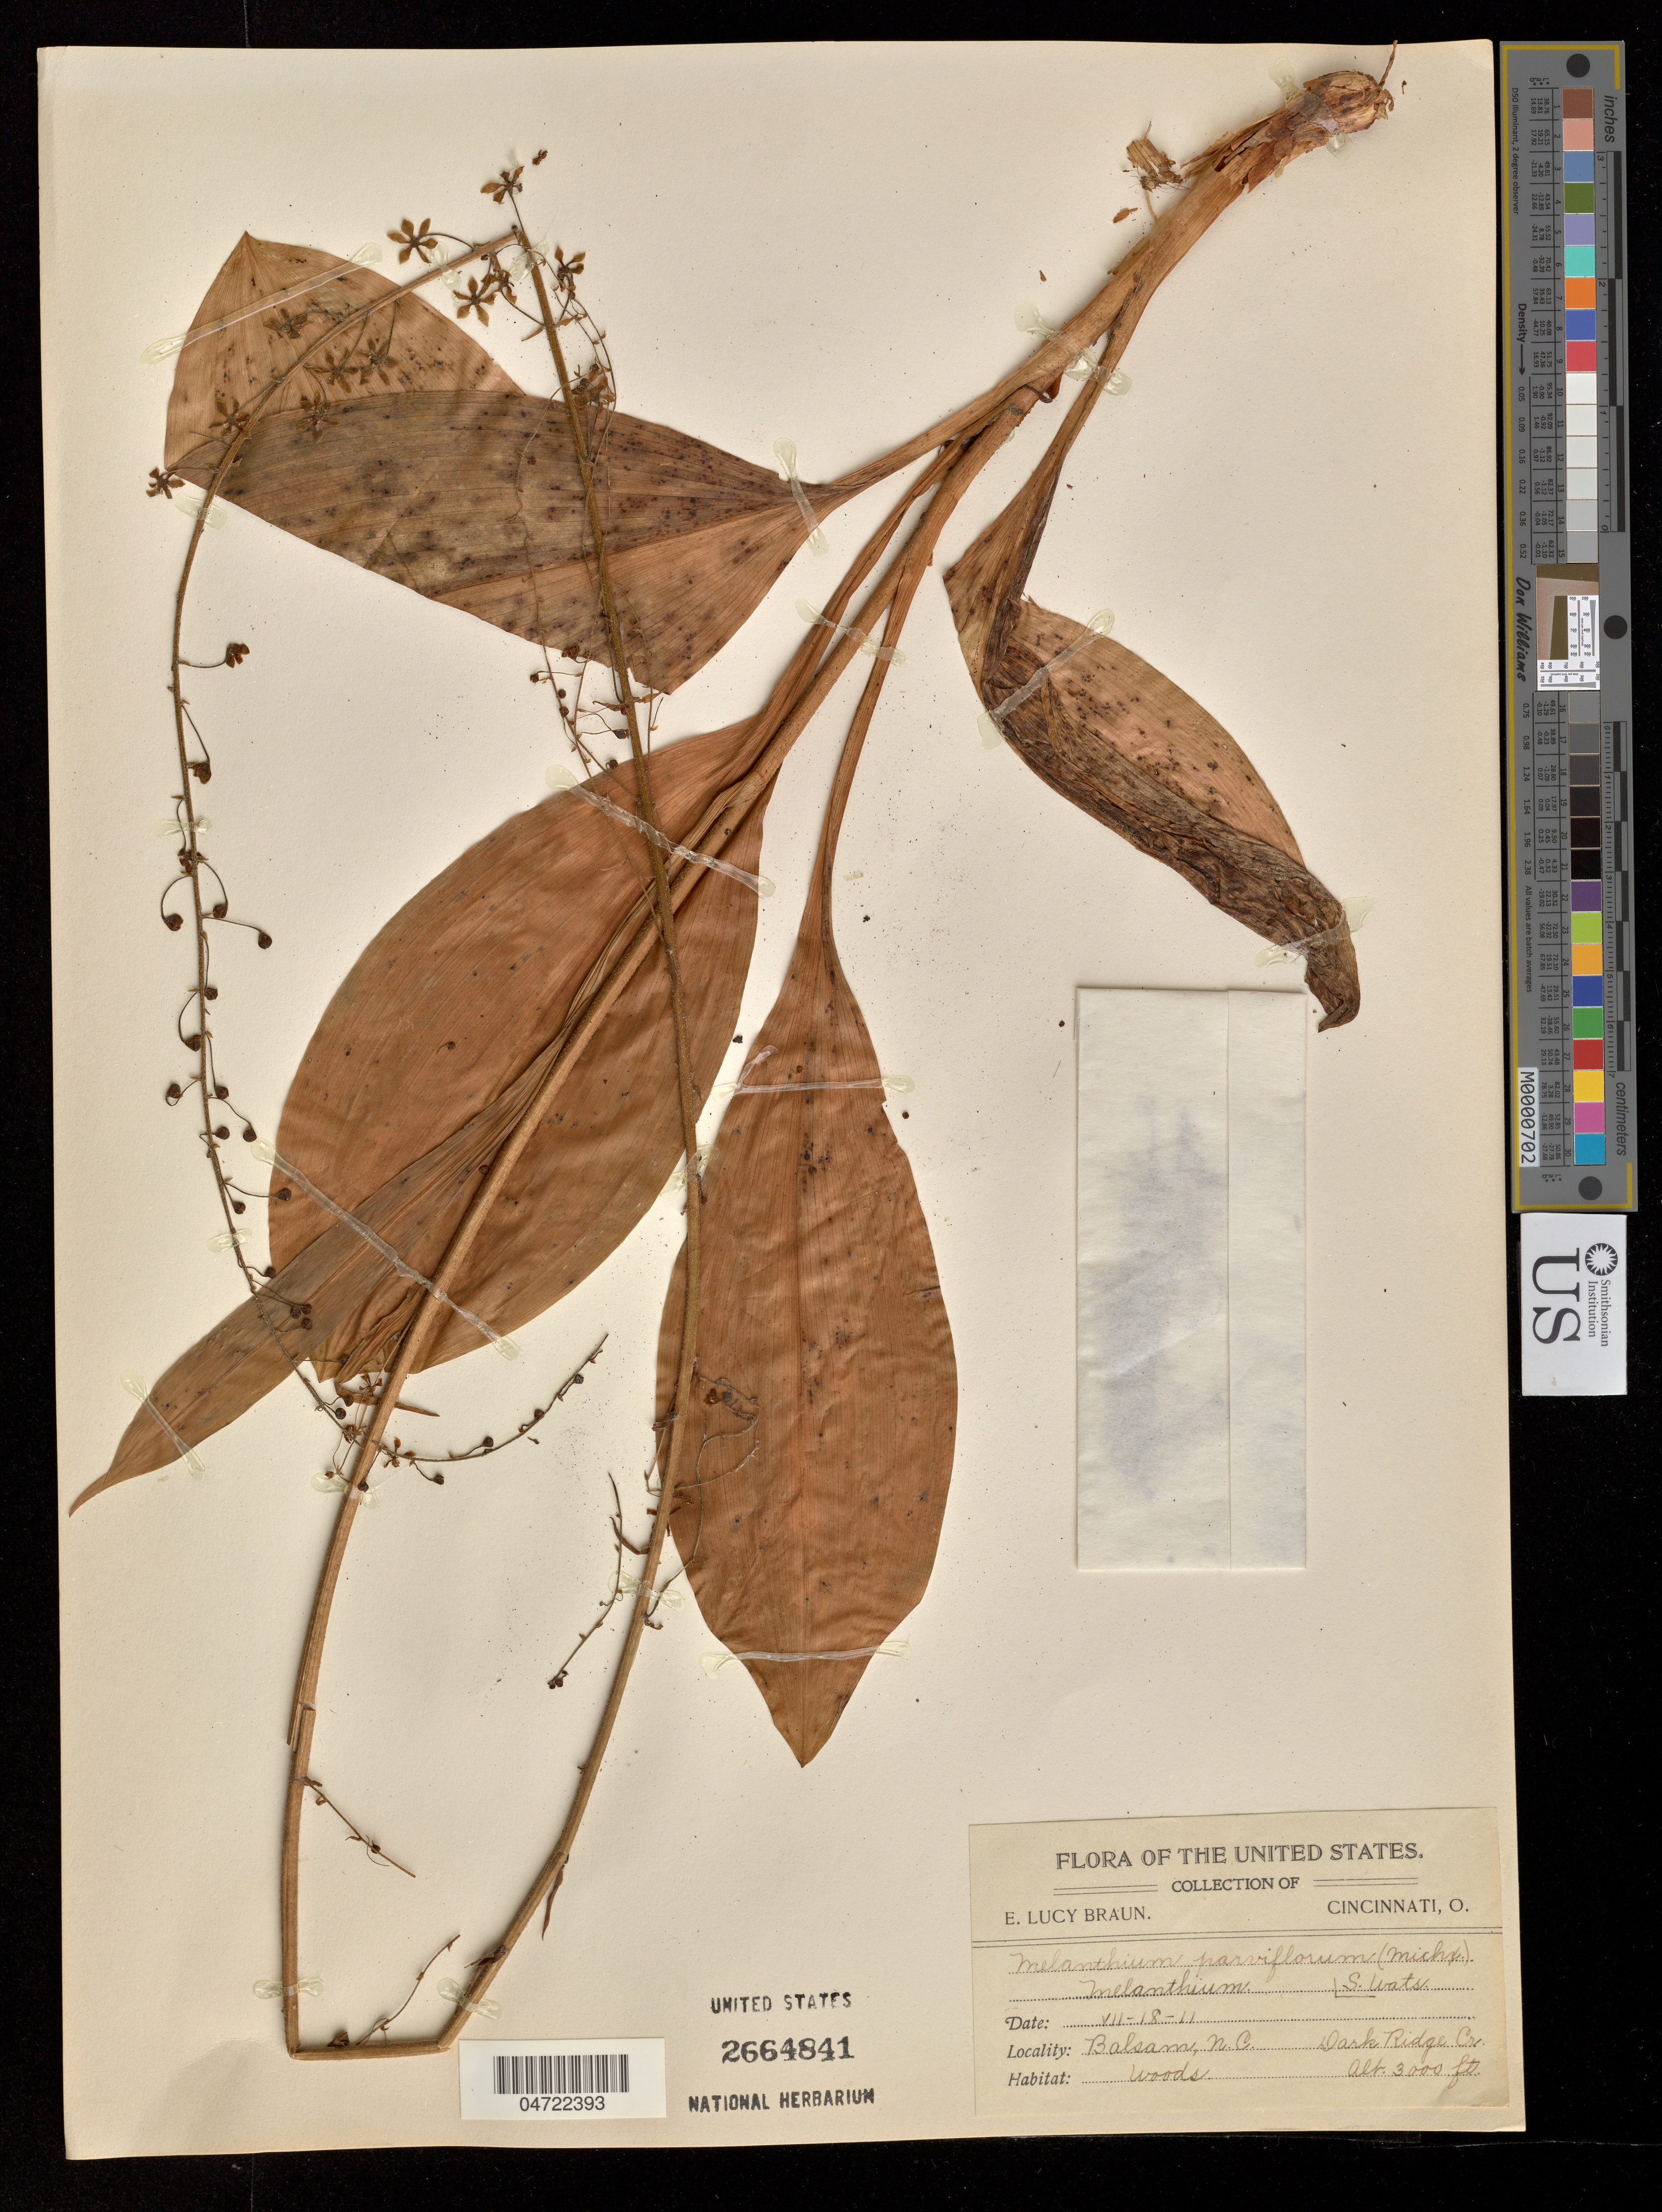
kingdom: Plantae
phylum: Tracheophyta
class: Liliopsida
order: Liliales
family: Melanthiaceae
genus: Melanthium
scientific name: Melanthium parviflorum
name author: (Michx.) S. Watson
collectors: E. L. Braun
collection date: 1911-07-18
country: United States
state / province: North Carolina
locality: Balsam, Dark Ridge Cr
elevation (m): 914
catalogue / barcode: US 2664841